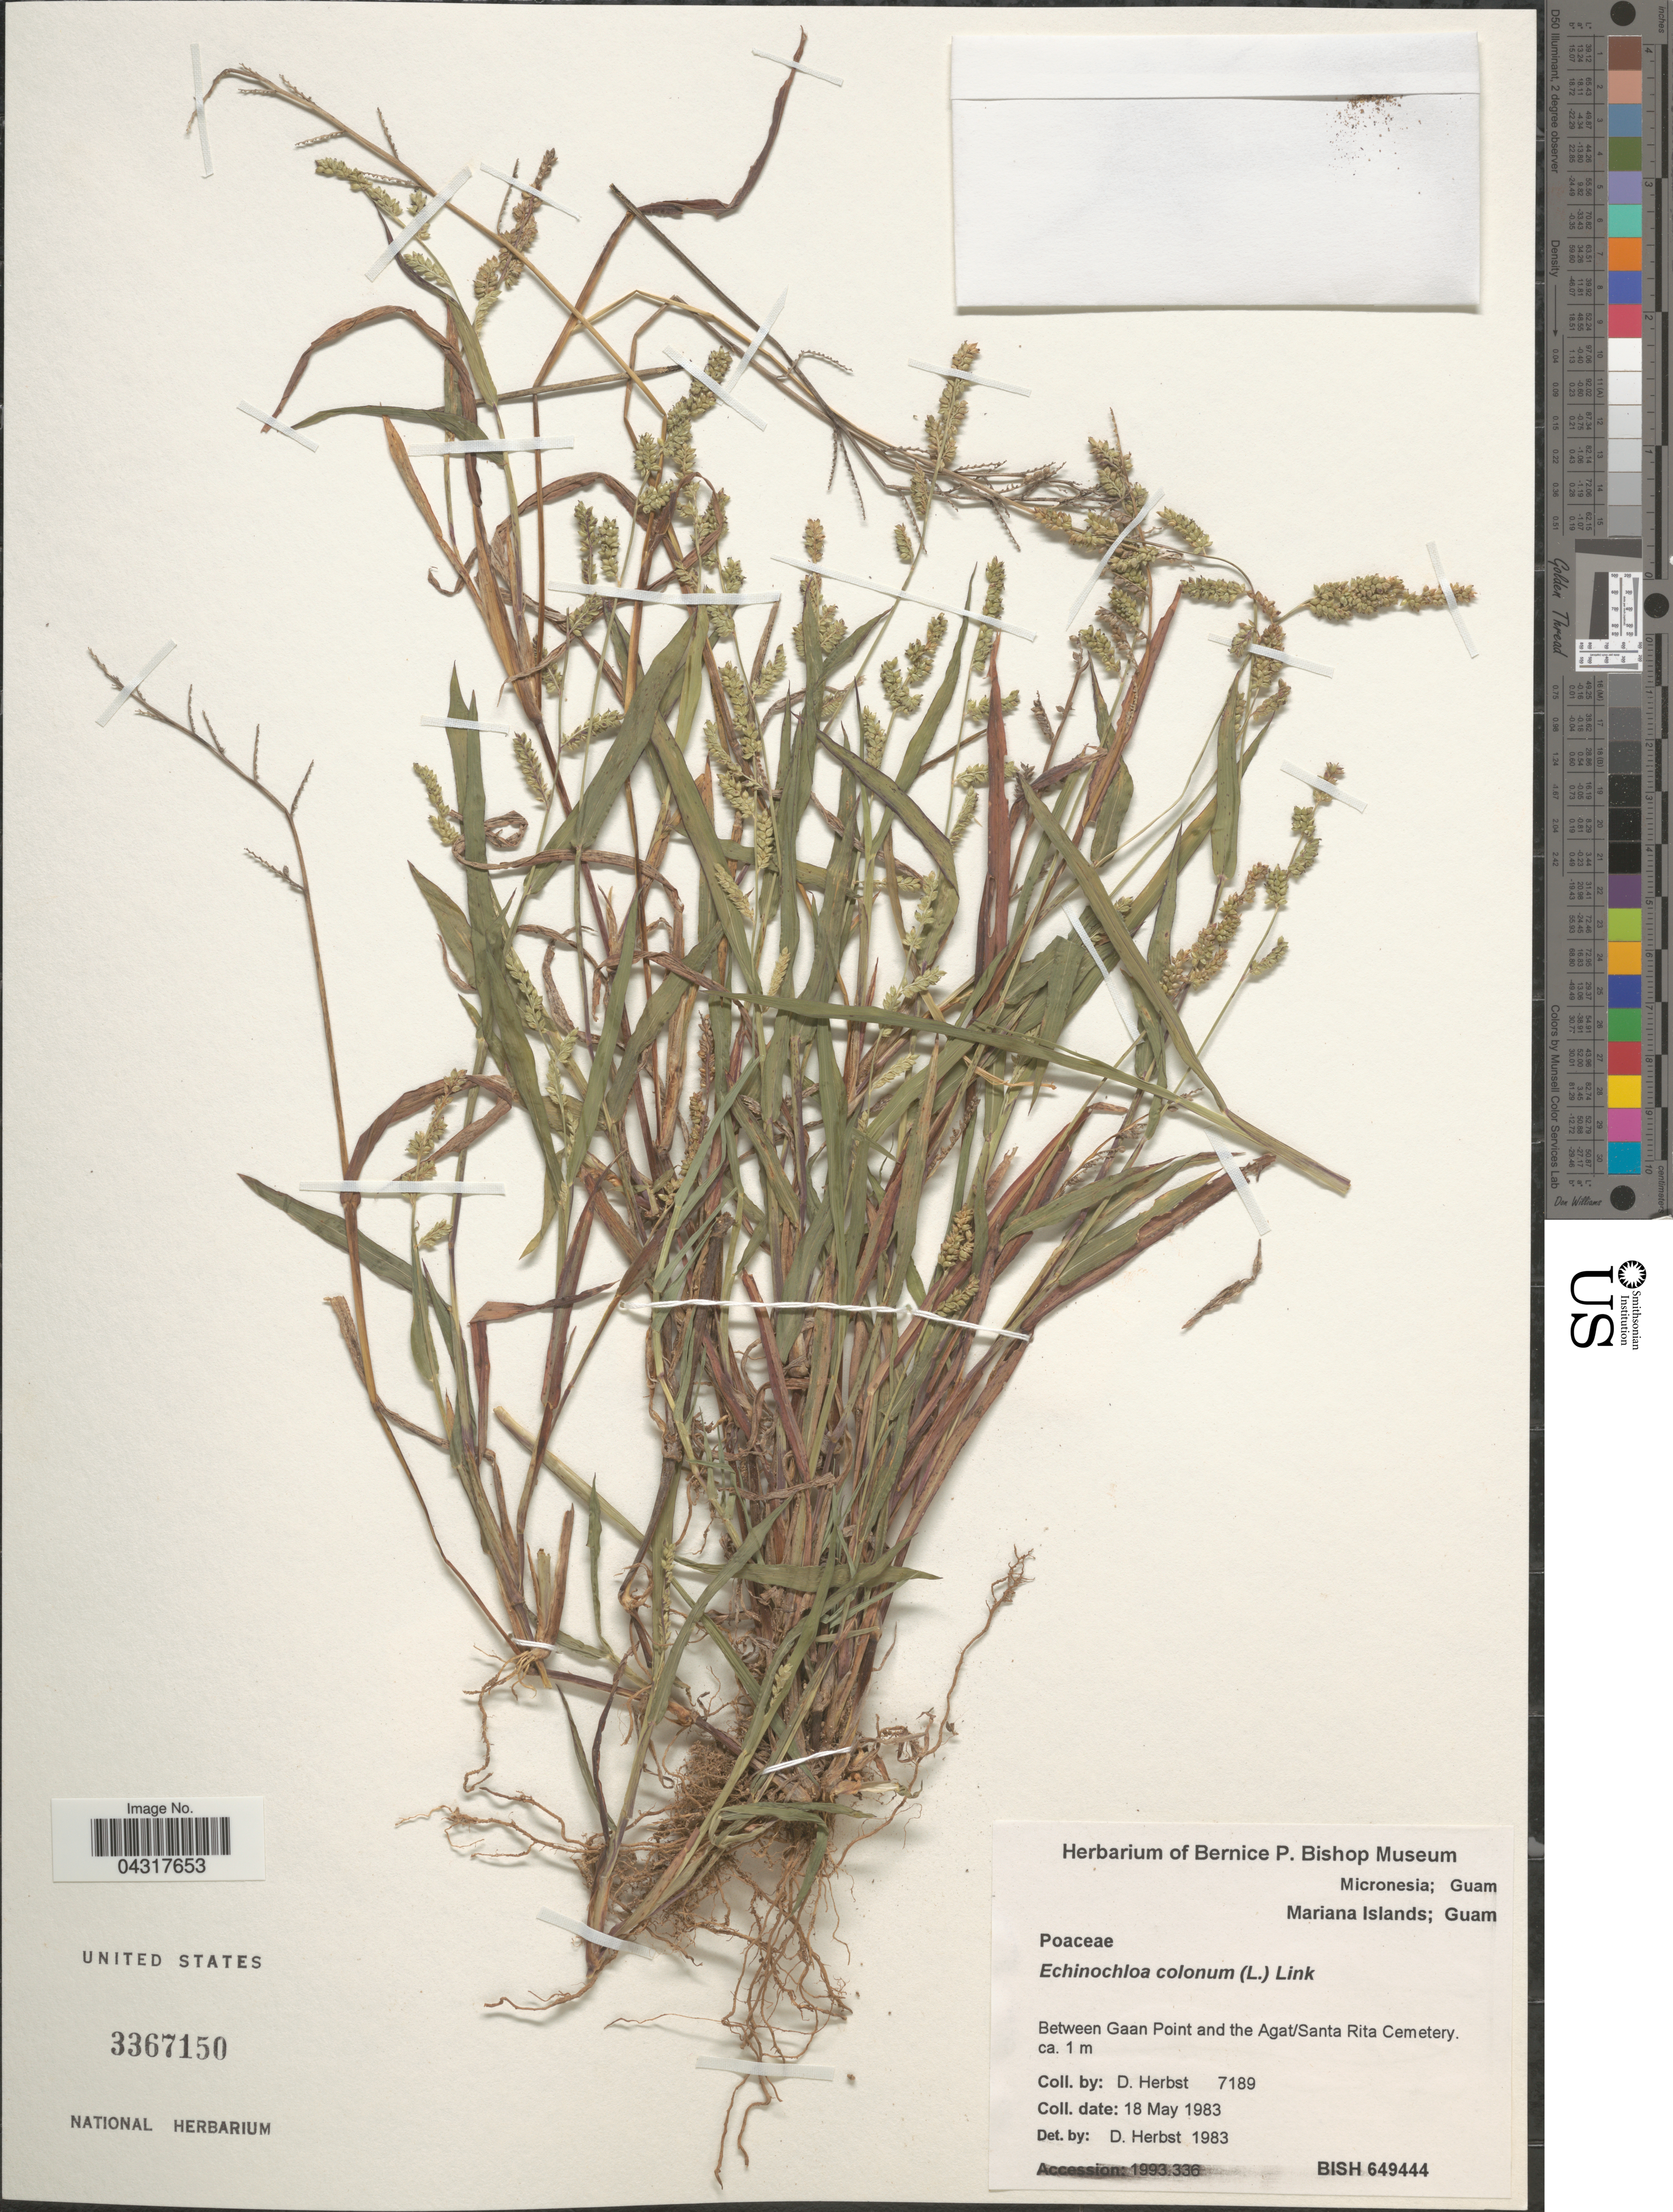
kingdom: Plantae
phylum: Tracheophyta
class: Liliopsida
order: Poales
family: Poaceae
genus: Echinochloa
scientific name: Echinochloa colona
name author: (L.) Link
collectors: D. Herbst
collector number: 7189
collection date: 1983-05-18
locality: Between Gaan Point and the Agat/Santa Rita Cemetery.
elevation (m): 1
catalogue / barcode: US 3367150